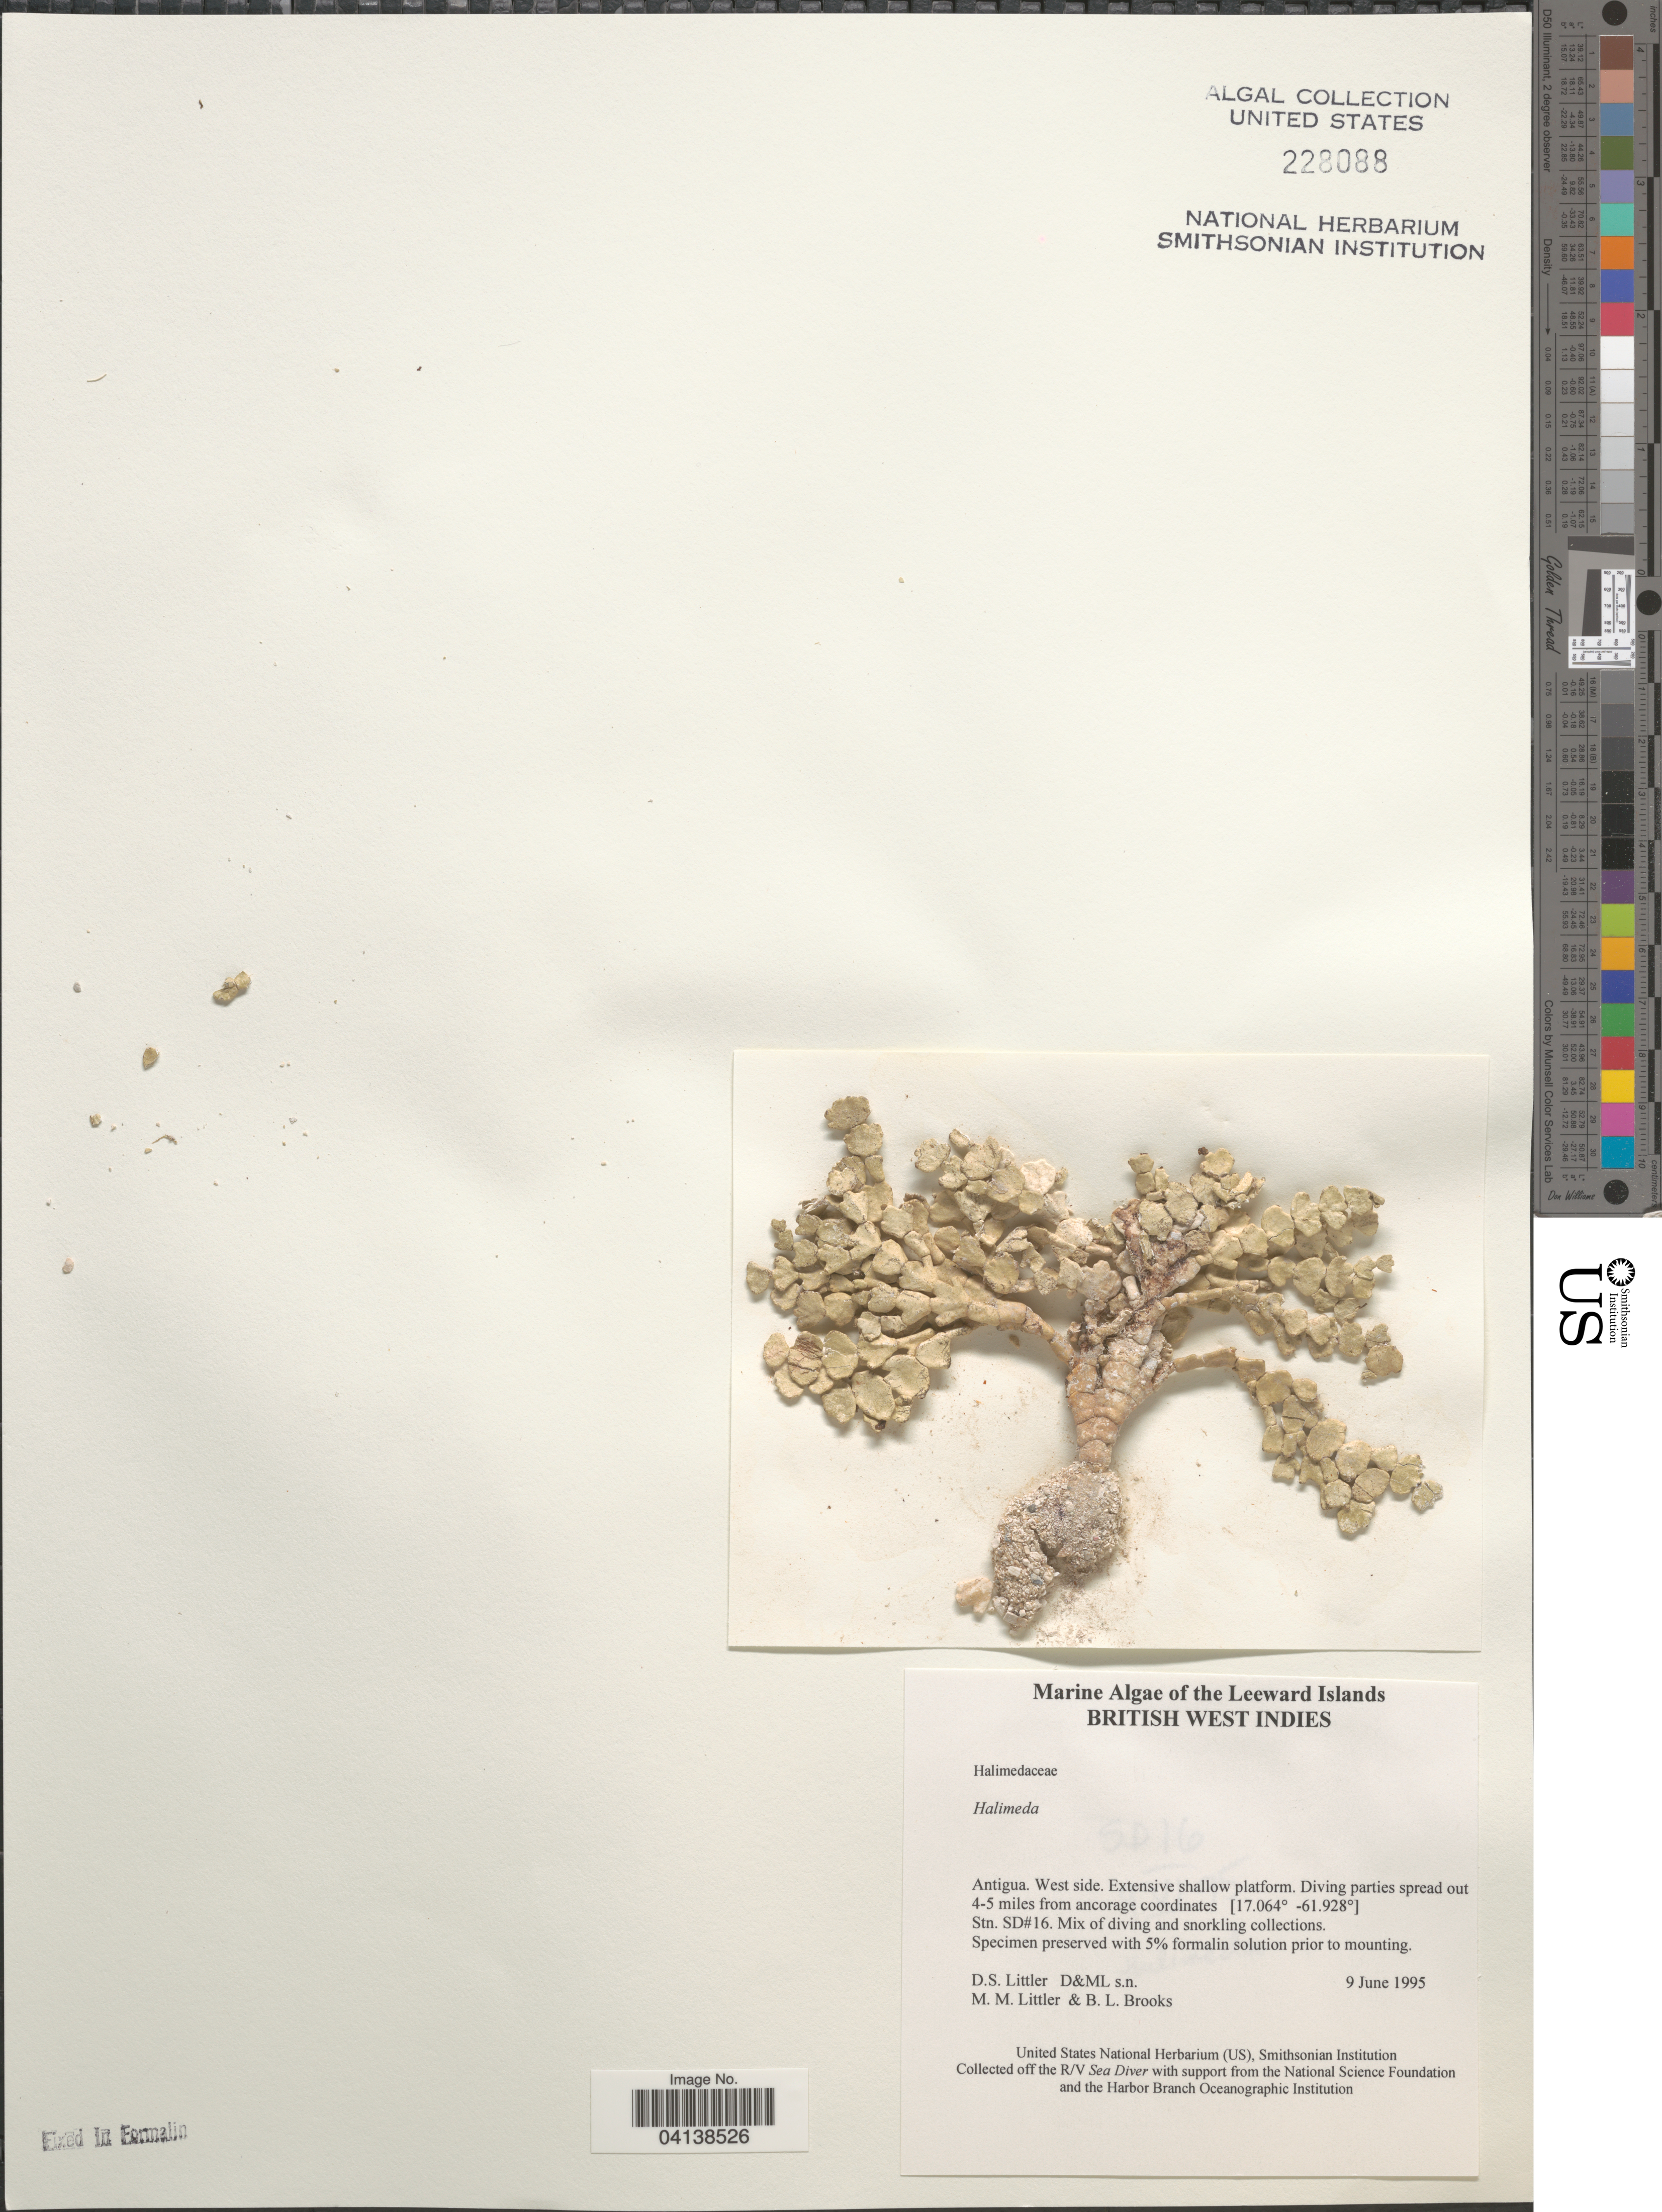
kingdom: Plantae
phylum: Chlorophyta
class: Ulvophyceae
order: Bryopsidales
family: Halimedaceae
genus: Halimeda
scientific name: Halimeda sp.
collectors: D. S. Littler & B. Brooks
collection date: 1995-06-09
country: Antigua and Barbuda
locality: Leeward Islands. British West Indies. Antigua. West side. Extensive shallow platform. Diving parties spread out 4-5 milies from ancorage coordinates. Stn. SD#16.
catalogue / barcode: US 228088